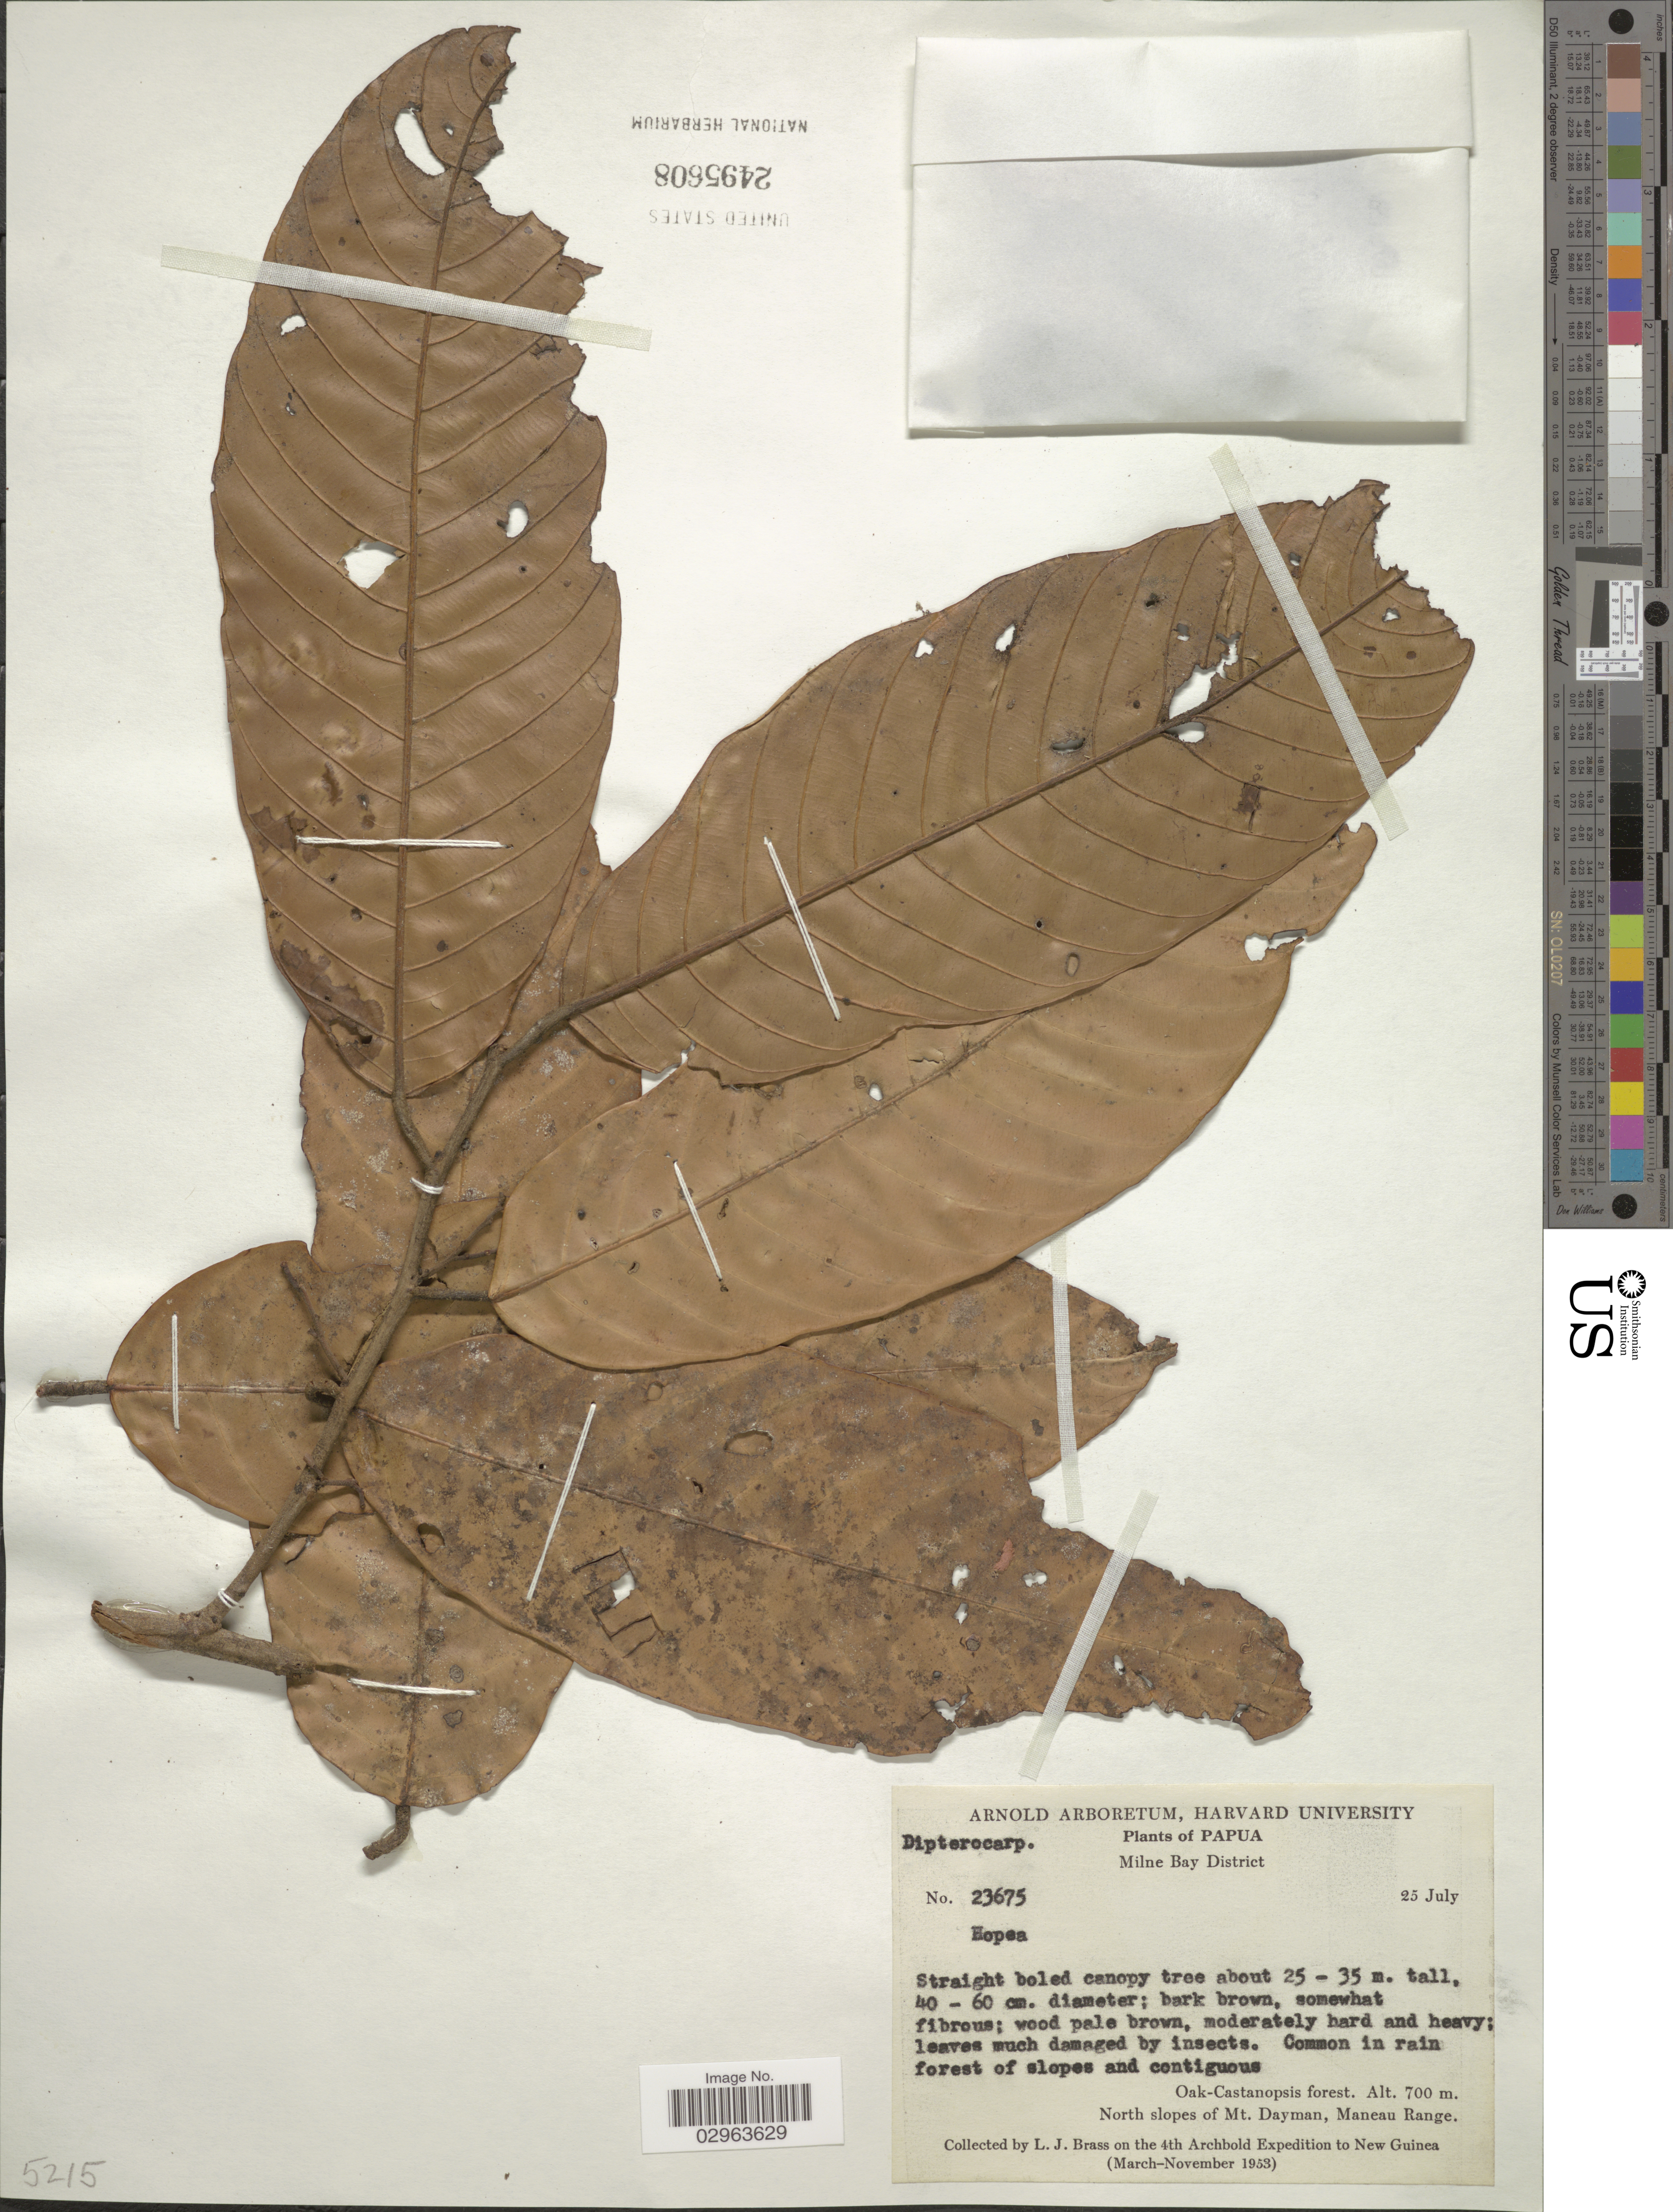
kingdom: Plantae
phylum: Tracheophyta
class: Magnoliopsida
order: Malvales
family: Dipterocarpaceae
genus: Hopea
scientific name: Hopea sp.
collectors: L. J. Brass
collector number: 23675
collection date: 1953-07-25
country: Papua New Guinea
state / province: Milne Bay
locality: Papua. North slopes of Mt. Dayman, Maneau Range.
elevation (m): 700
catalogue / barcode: US 2495608